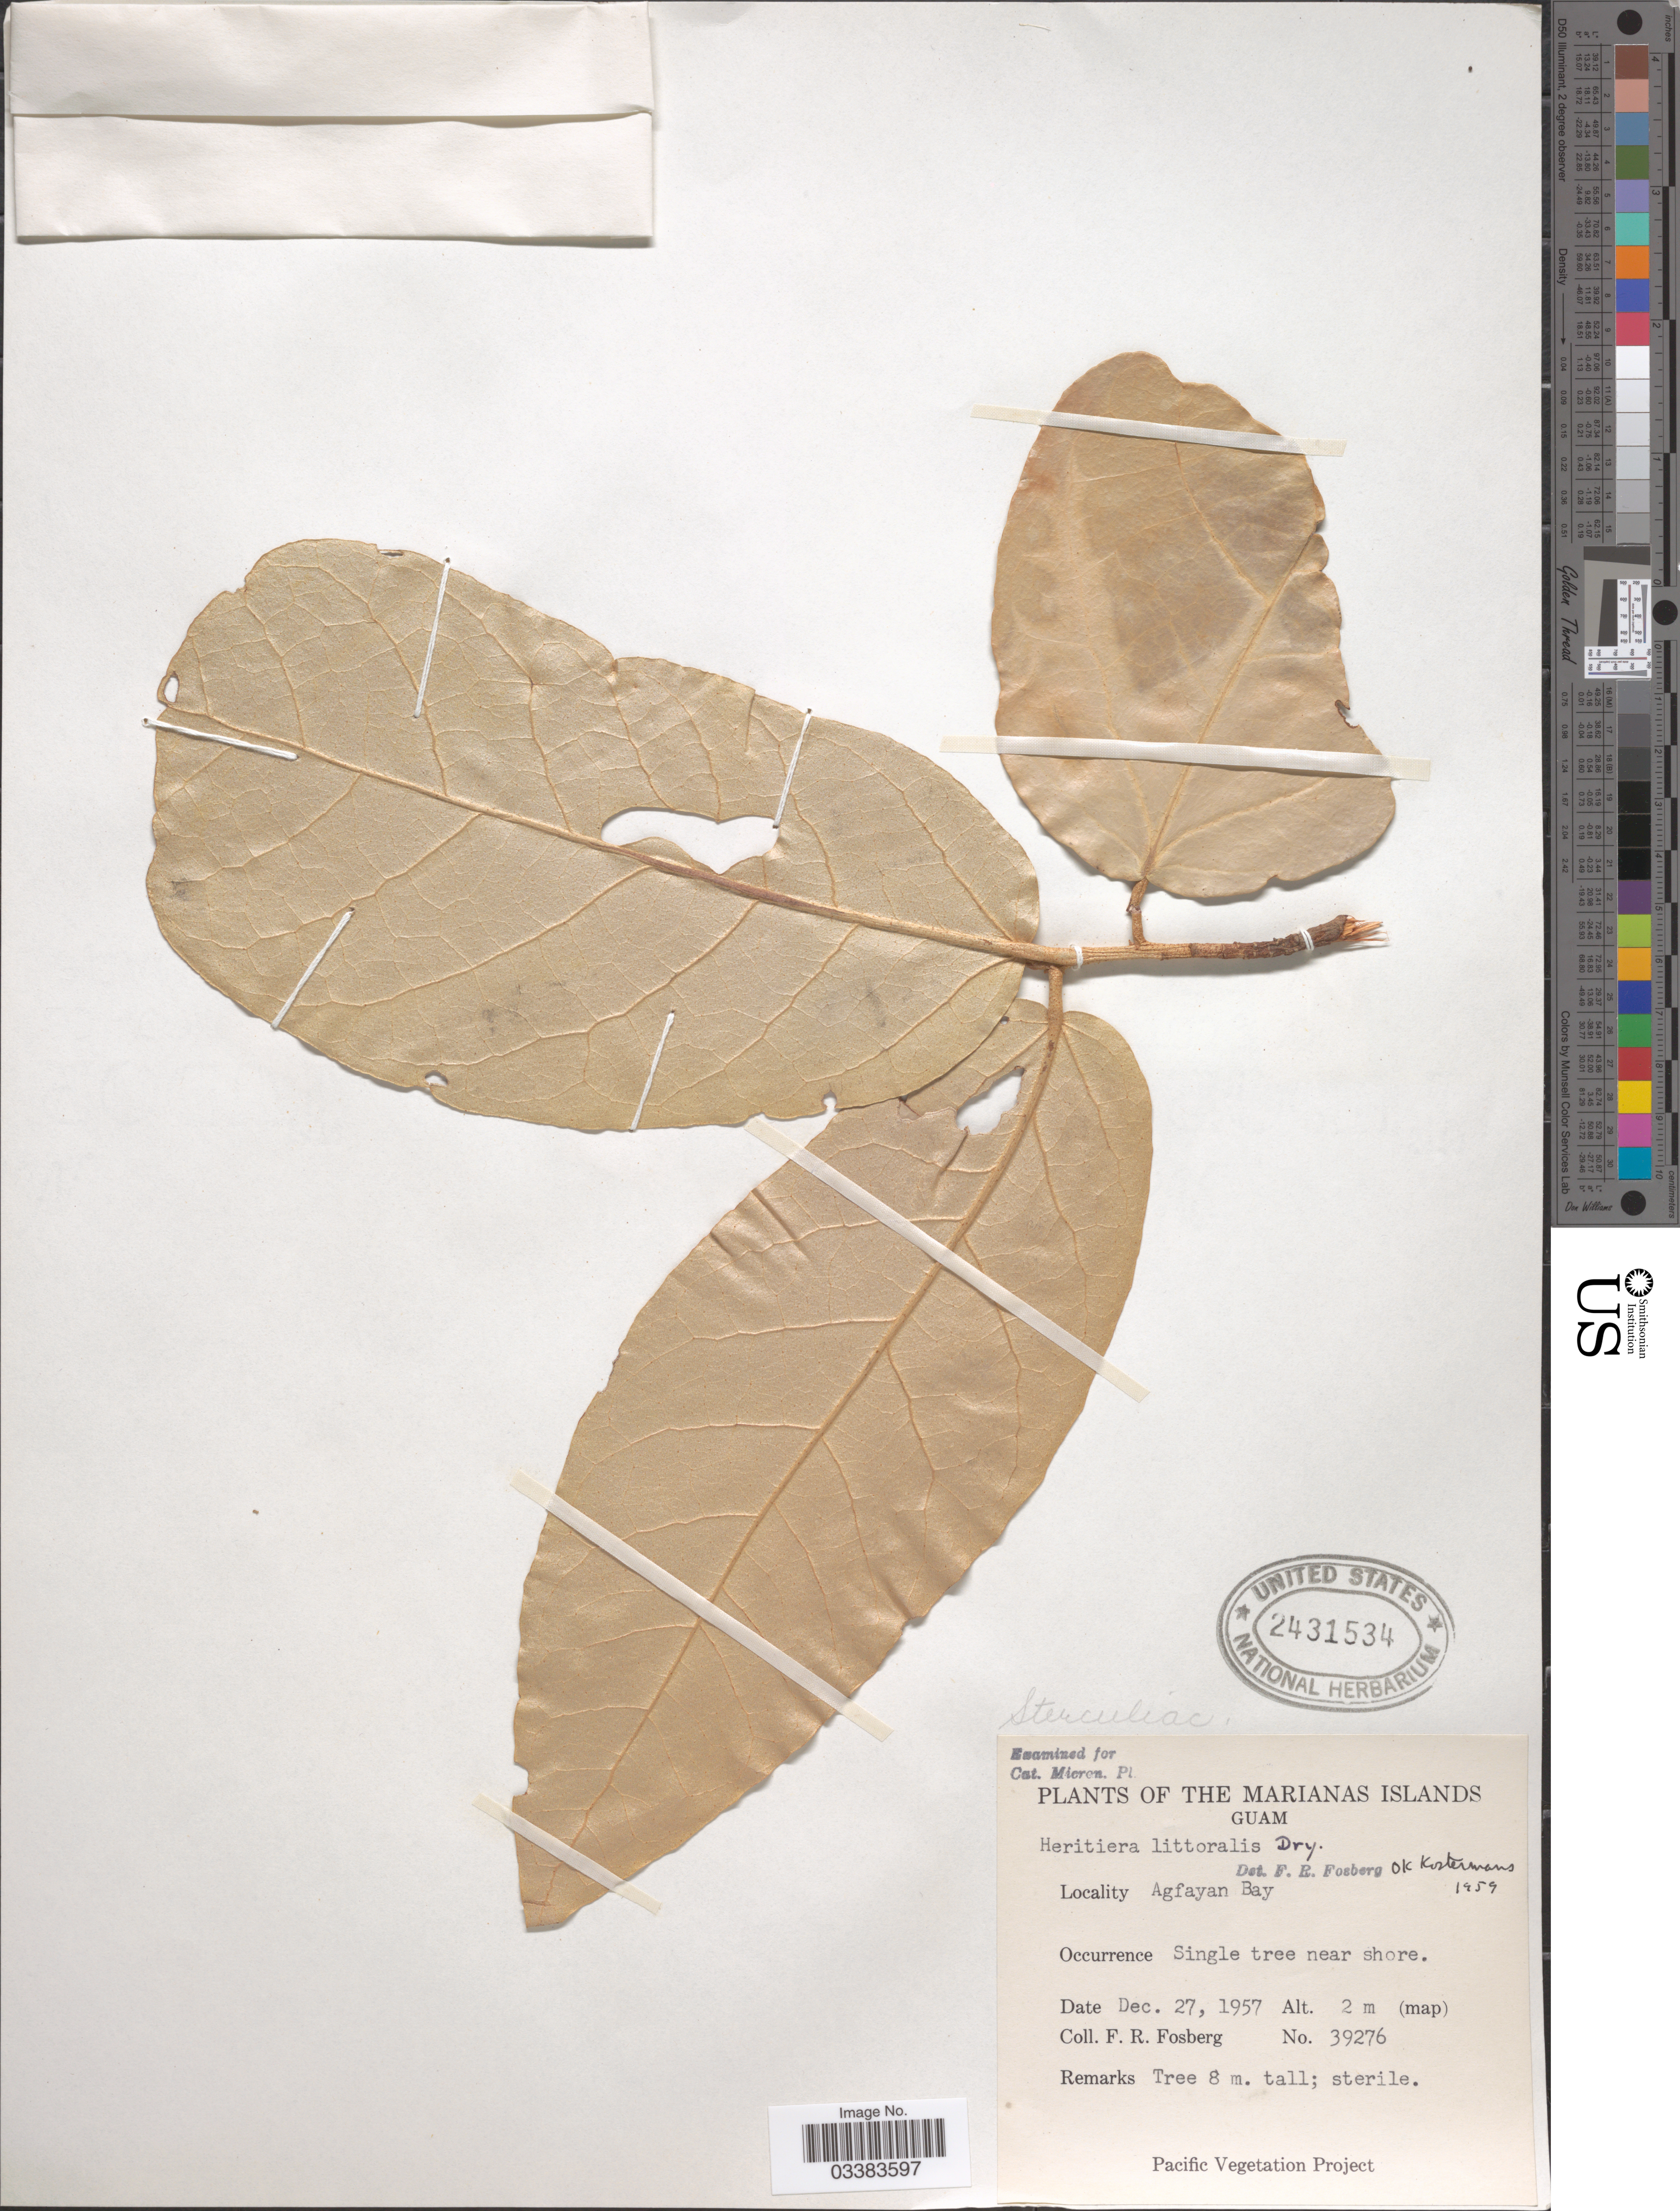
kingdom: Plantae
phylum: Tracheophyta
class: Magnoliopsida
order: Malvales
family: Malvaceae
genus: Heritiera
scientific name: Heritiera littoralis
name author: Aiton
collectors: F. R. Fosberg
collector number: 39276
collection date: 1957-12-27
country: Guam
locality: The Marianas Islands. Agfayan Bay.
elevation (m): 2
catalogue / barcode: US 2431534